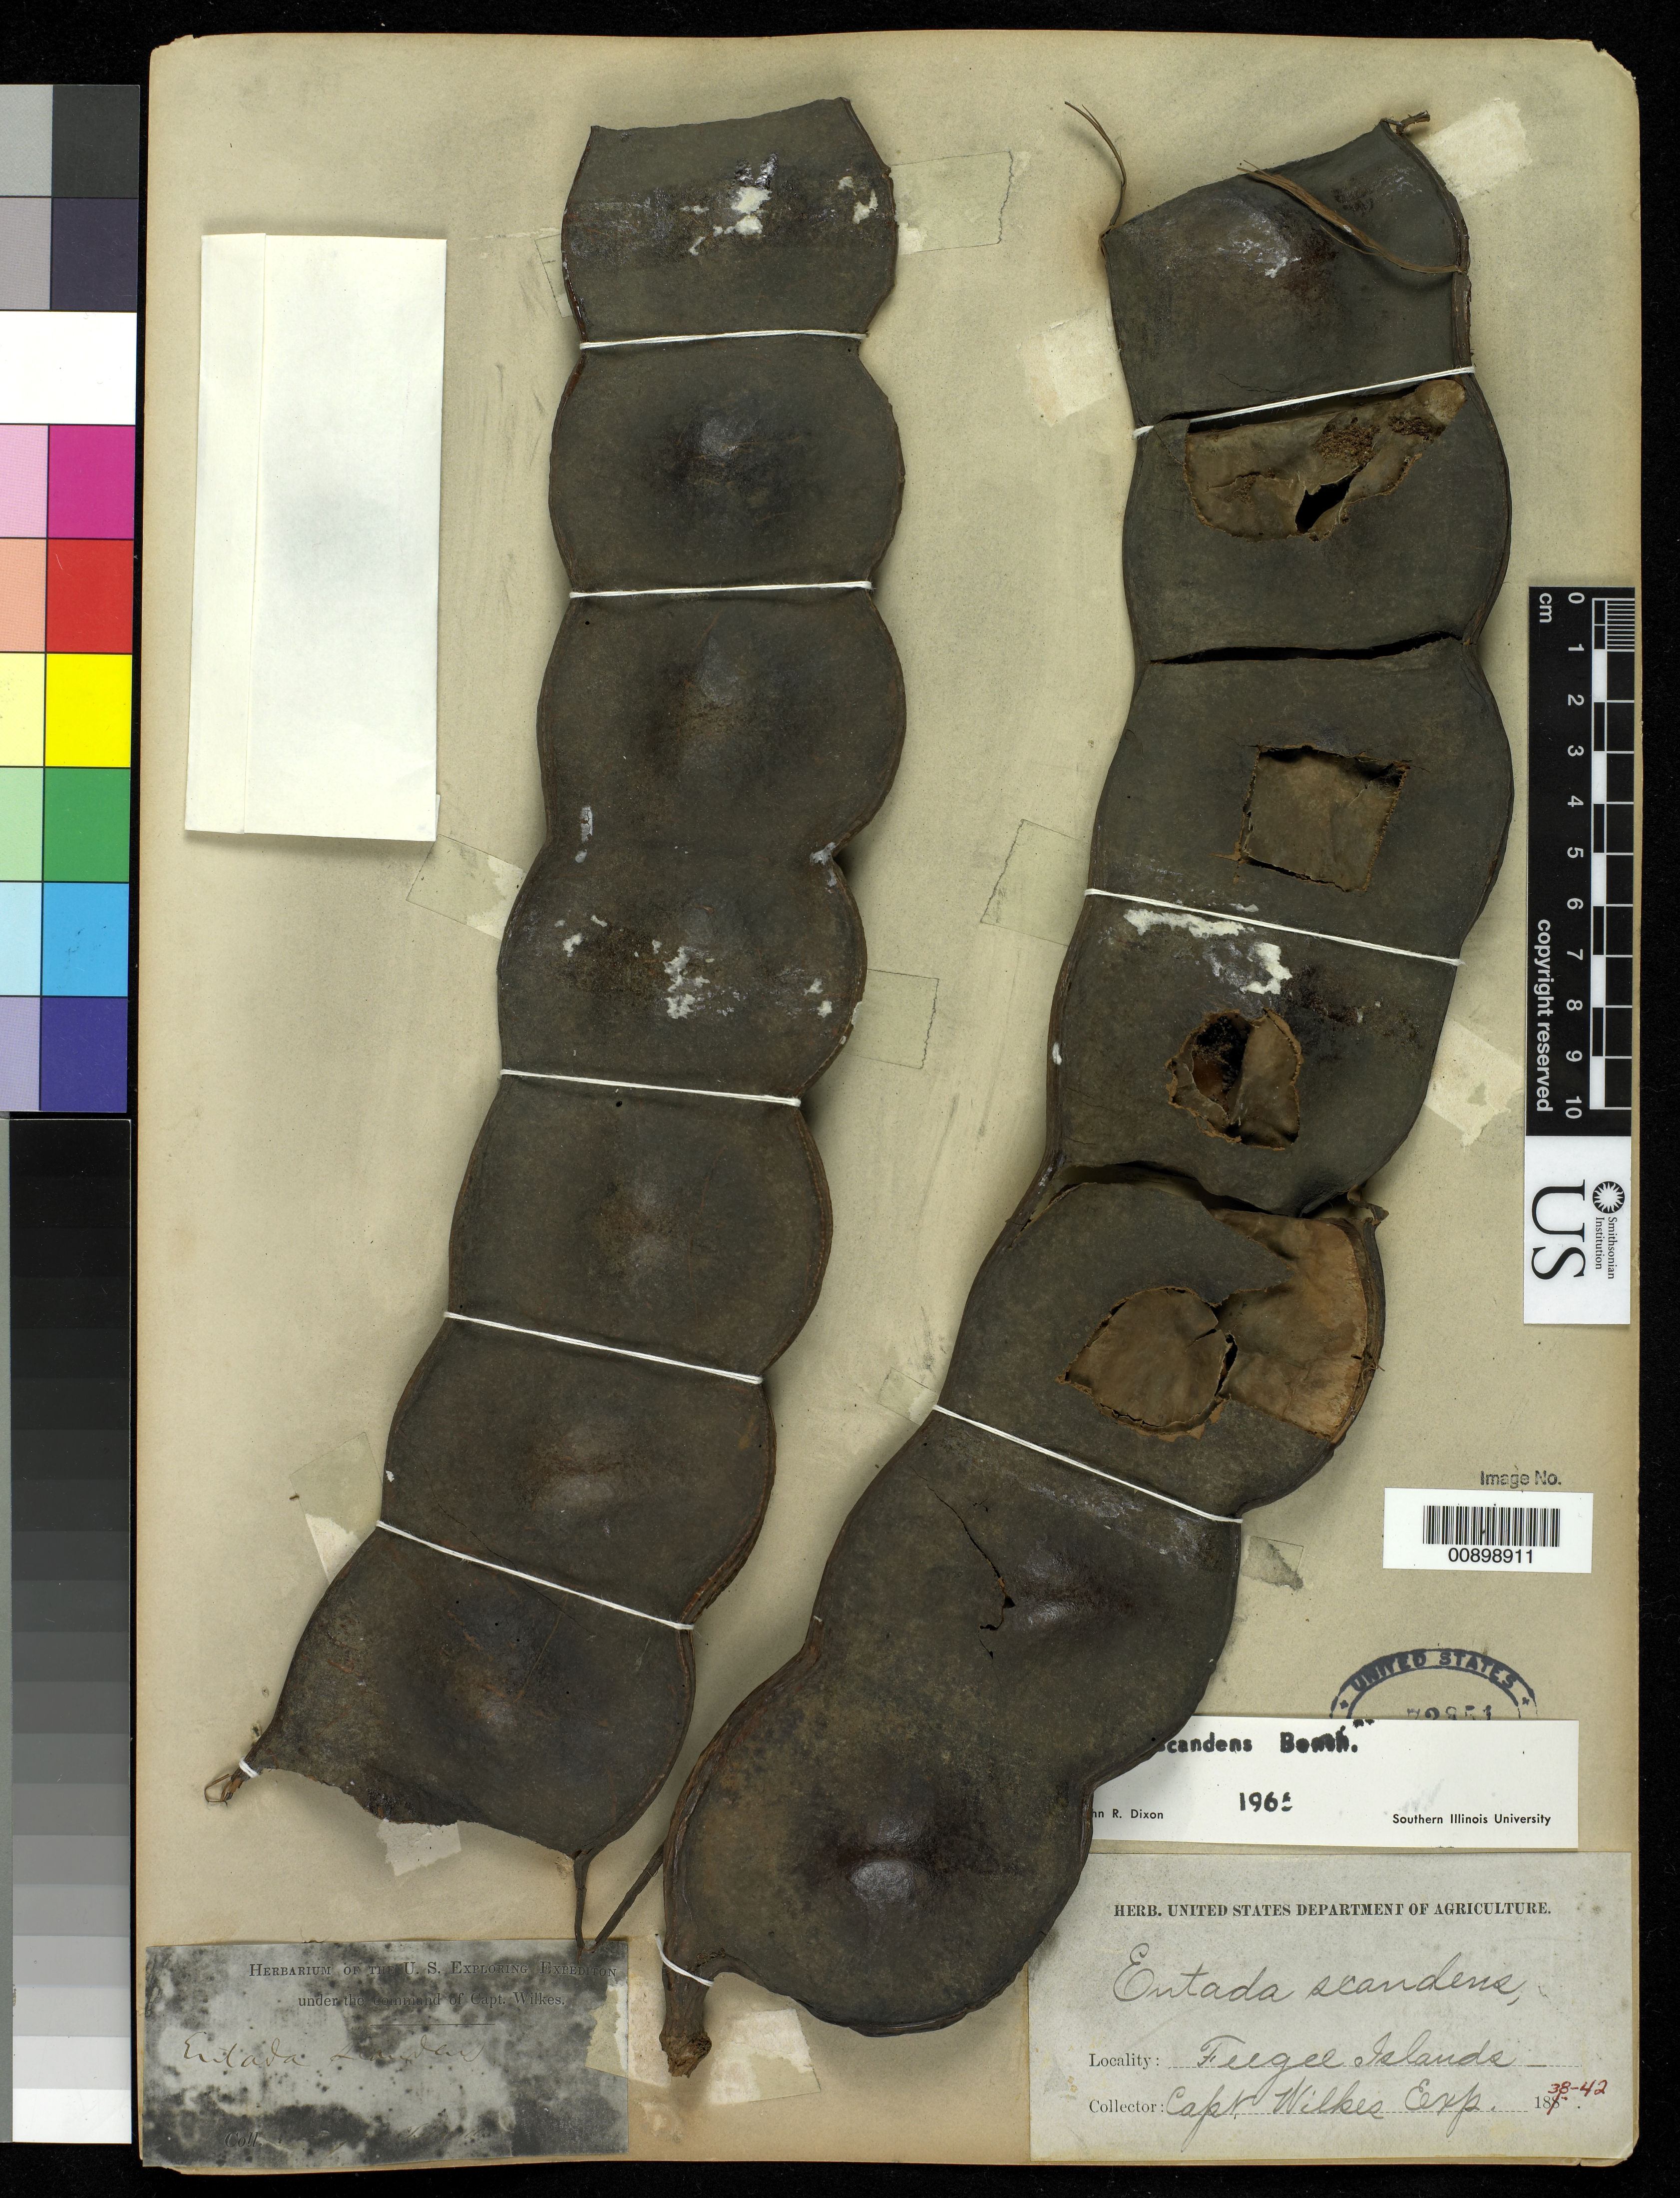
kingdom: Plantae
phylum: Tracheophyta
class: Magnoliopsida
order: Fabales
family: Fabaceae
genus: Entada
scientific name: Entada scandens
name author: Benth.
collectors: Wilkes Explor. Exped.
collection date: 1838/1842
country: Fiji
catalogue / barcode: US 72851